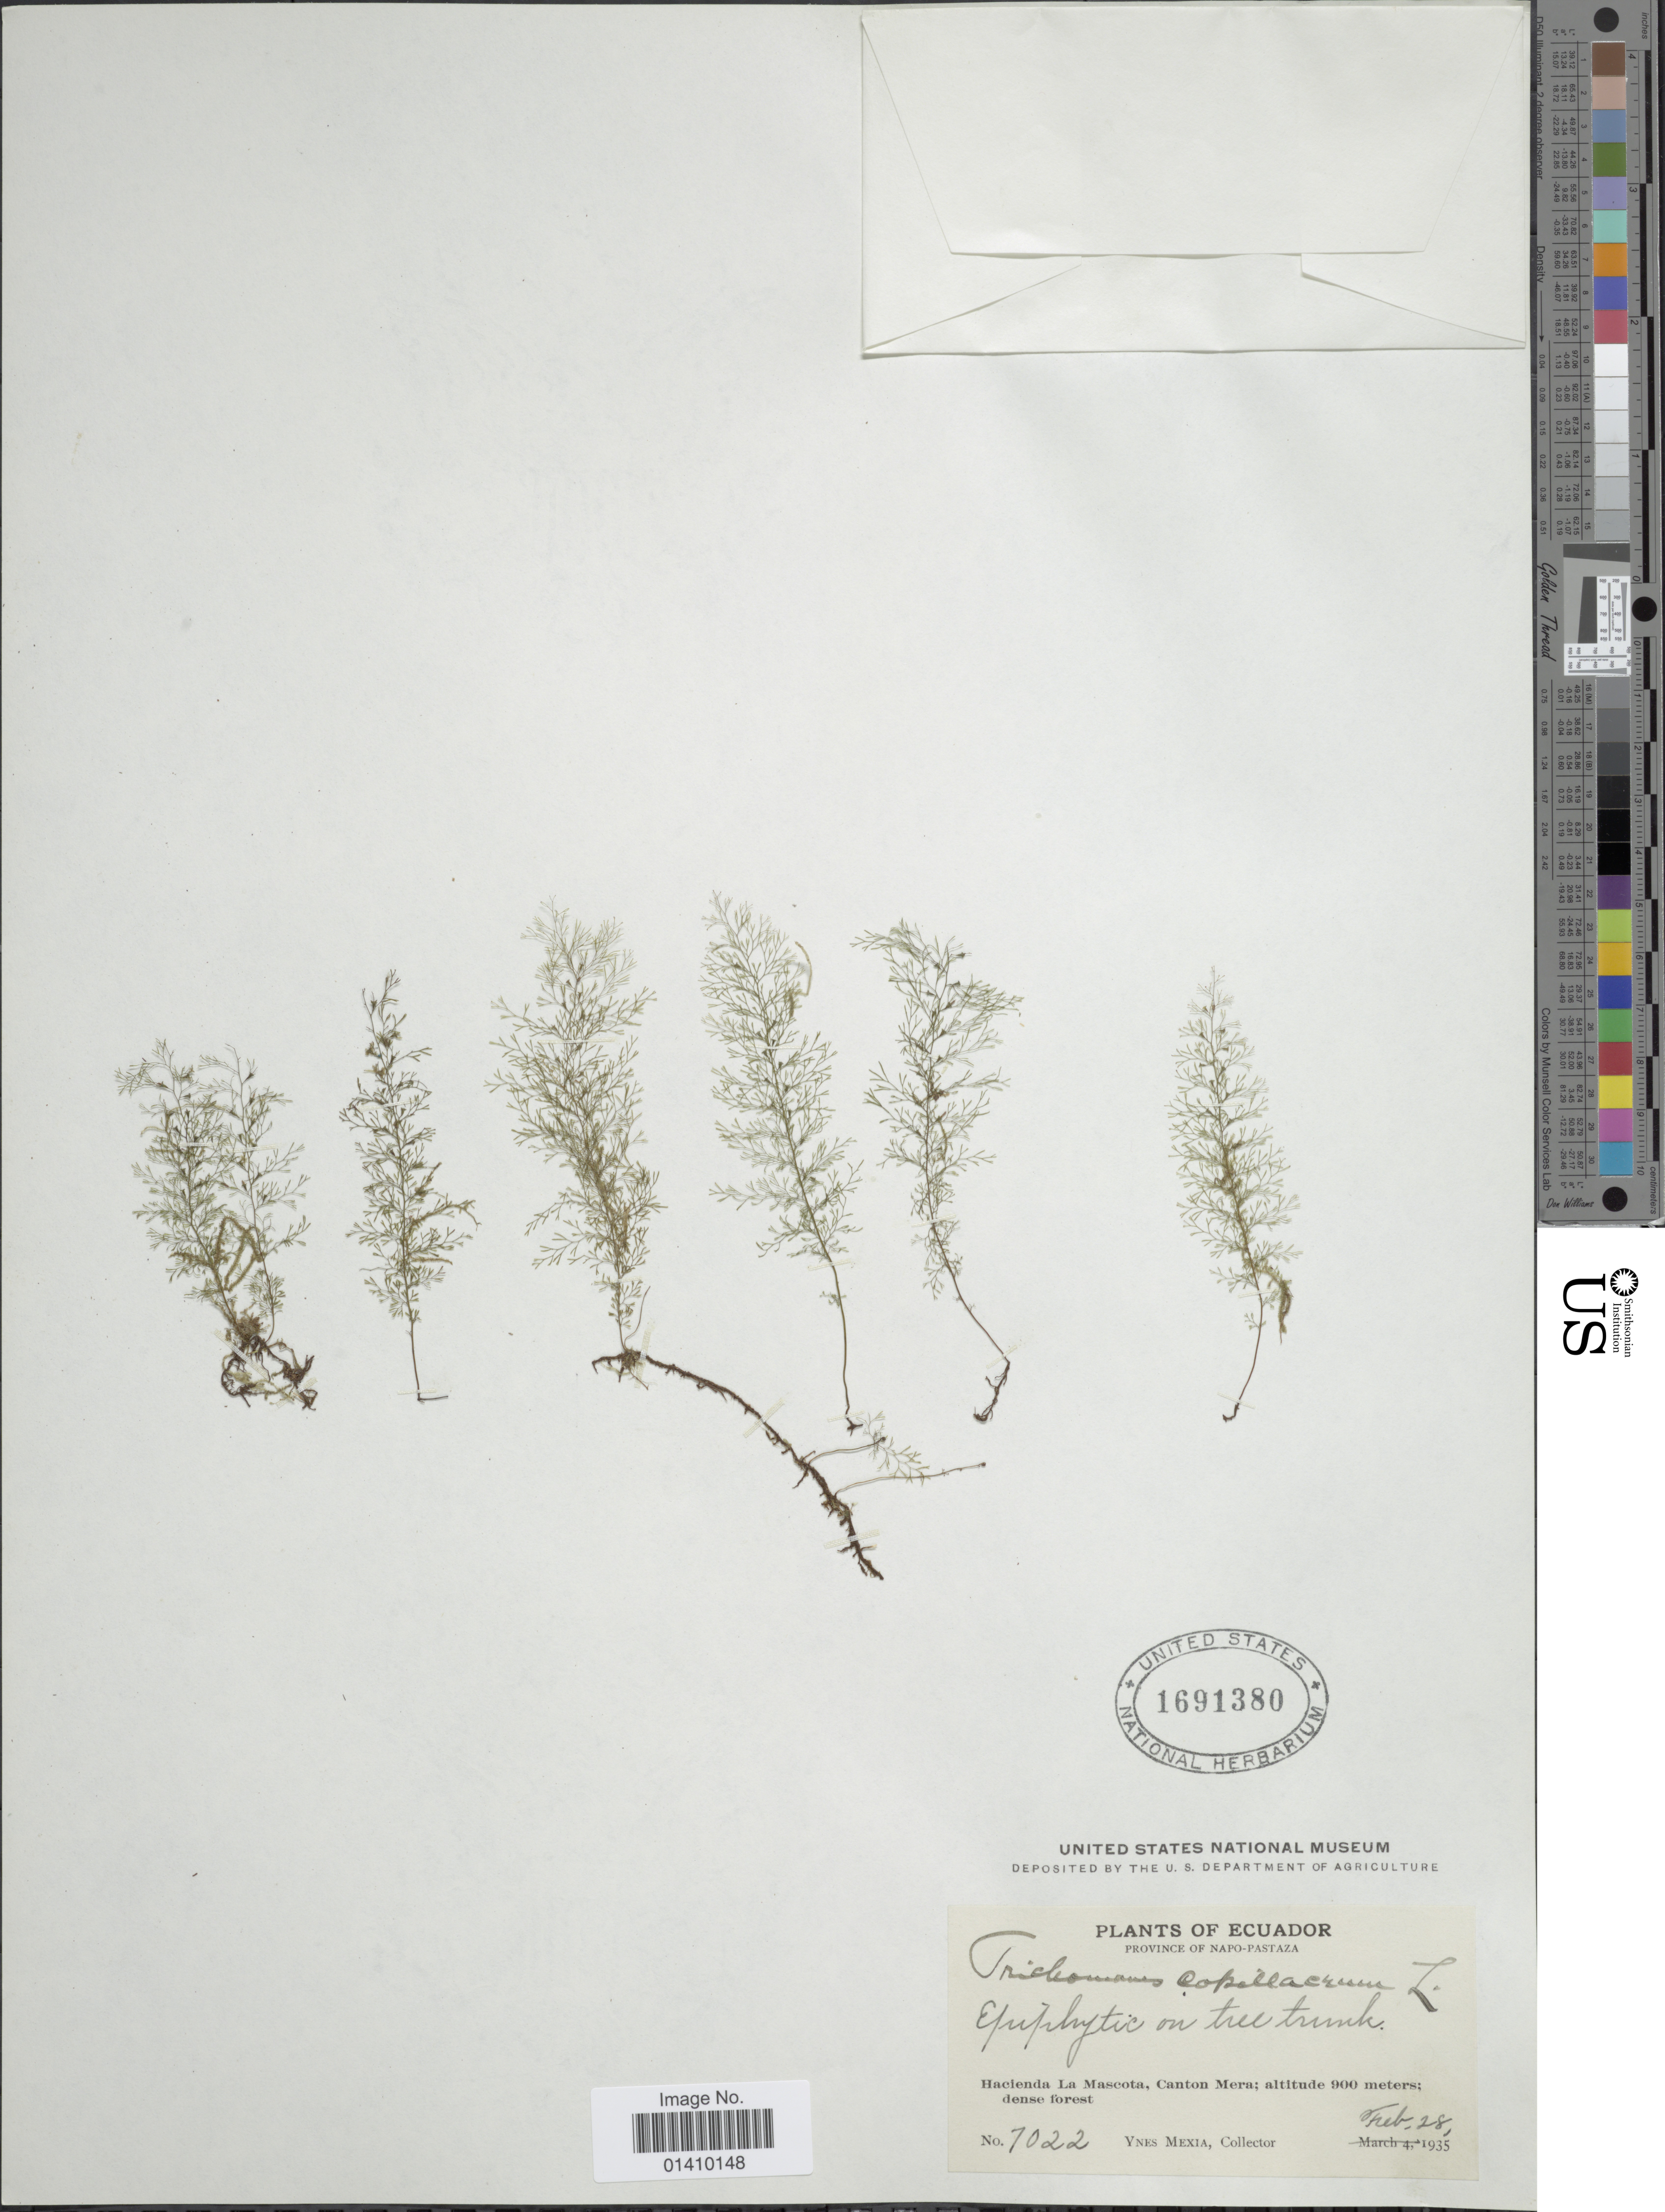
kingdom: Plantae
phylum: Tracheophyta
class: Polypodiopsida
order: Hymenophyllales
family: Hymenophyllaceae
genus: Polyphlebium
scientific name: Polyphlebium capillaceum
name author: (L.) Ebihara & Dubuisson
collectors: Y. Mexia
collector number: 7022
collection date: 1935-02-28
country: Ecuador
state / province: Napo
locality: Province of Napo-Pastaza, Hacienda La Mascota, Canton Mera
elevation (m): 900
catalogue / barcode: US 1691380